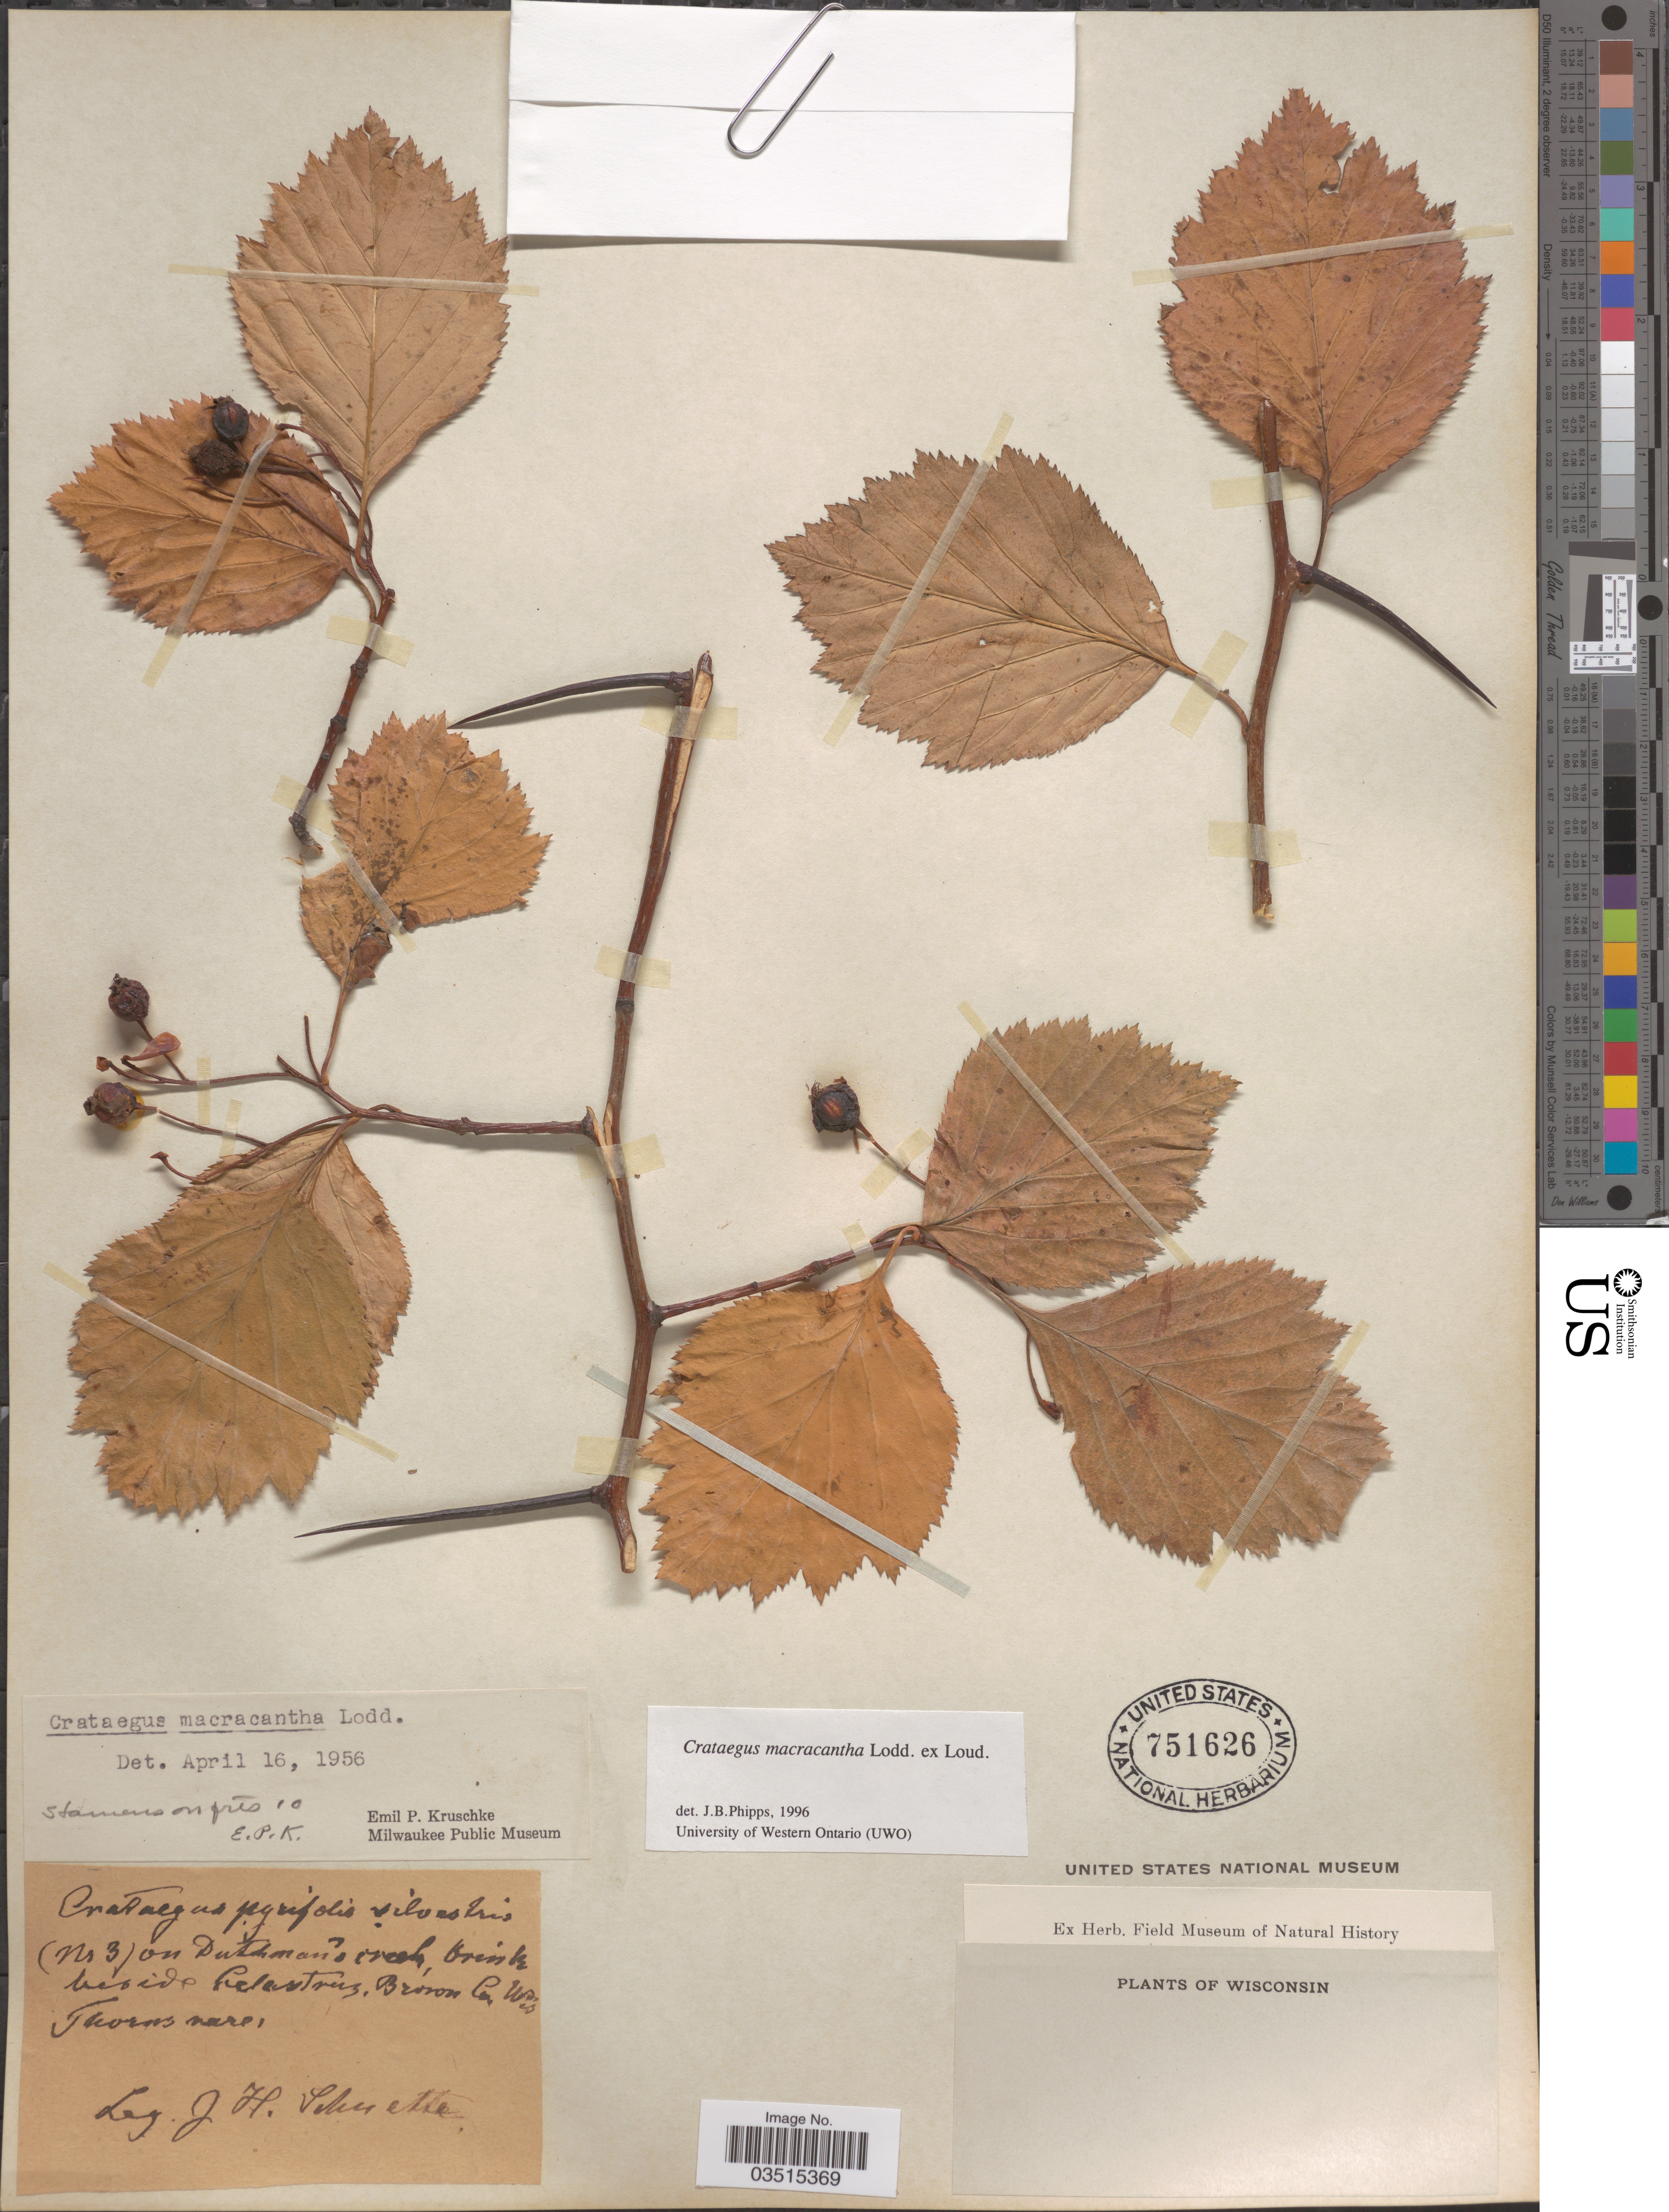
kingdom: Plantae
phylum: Tracheophyta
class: Magnoliopsida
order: Rosales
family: Rosaceae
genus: Crataegus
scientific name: Crataegus macracantha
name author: (Lindl.) Lodd. ex Loudon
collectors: J. H. Schuette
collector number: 3?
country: United States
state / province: Wisconsin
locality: Dutchman's creek, Brown Co.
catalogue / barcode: US 751626